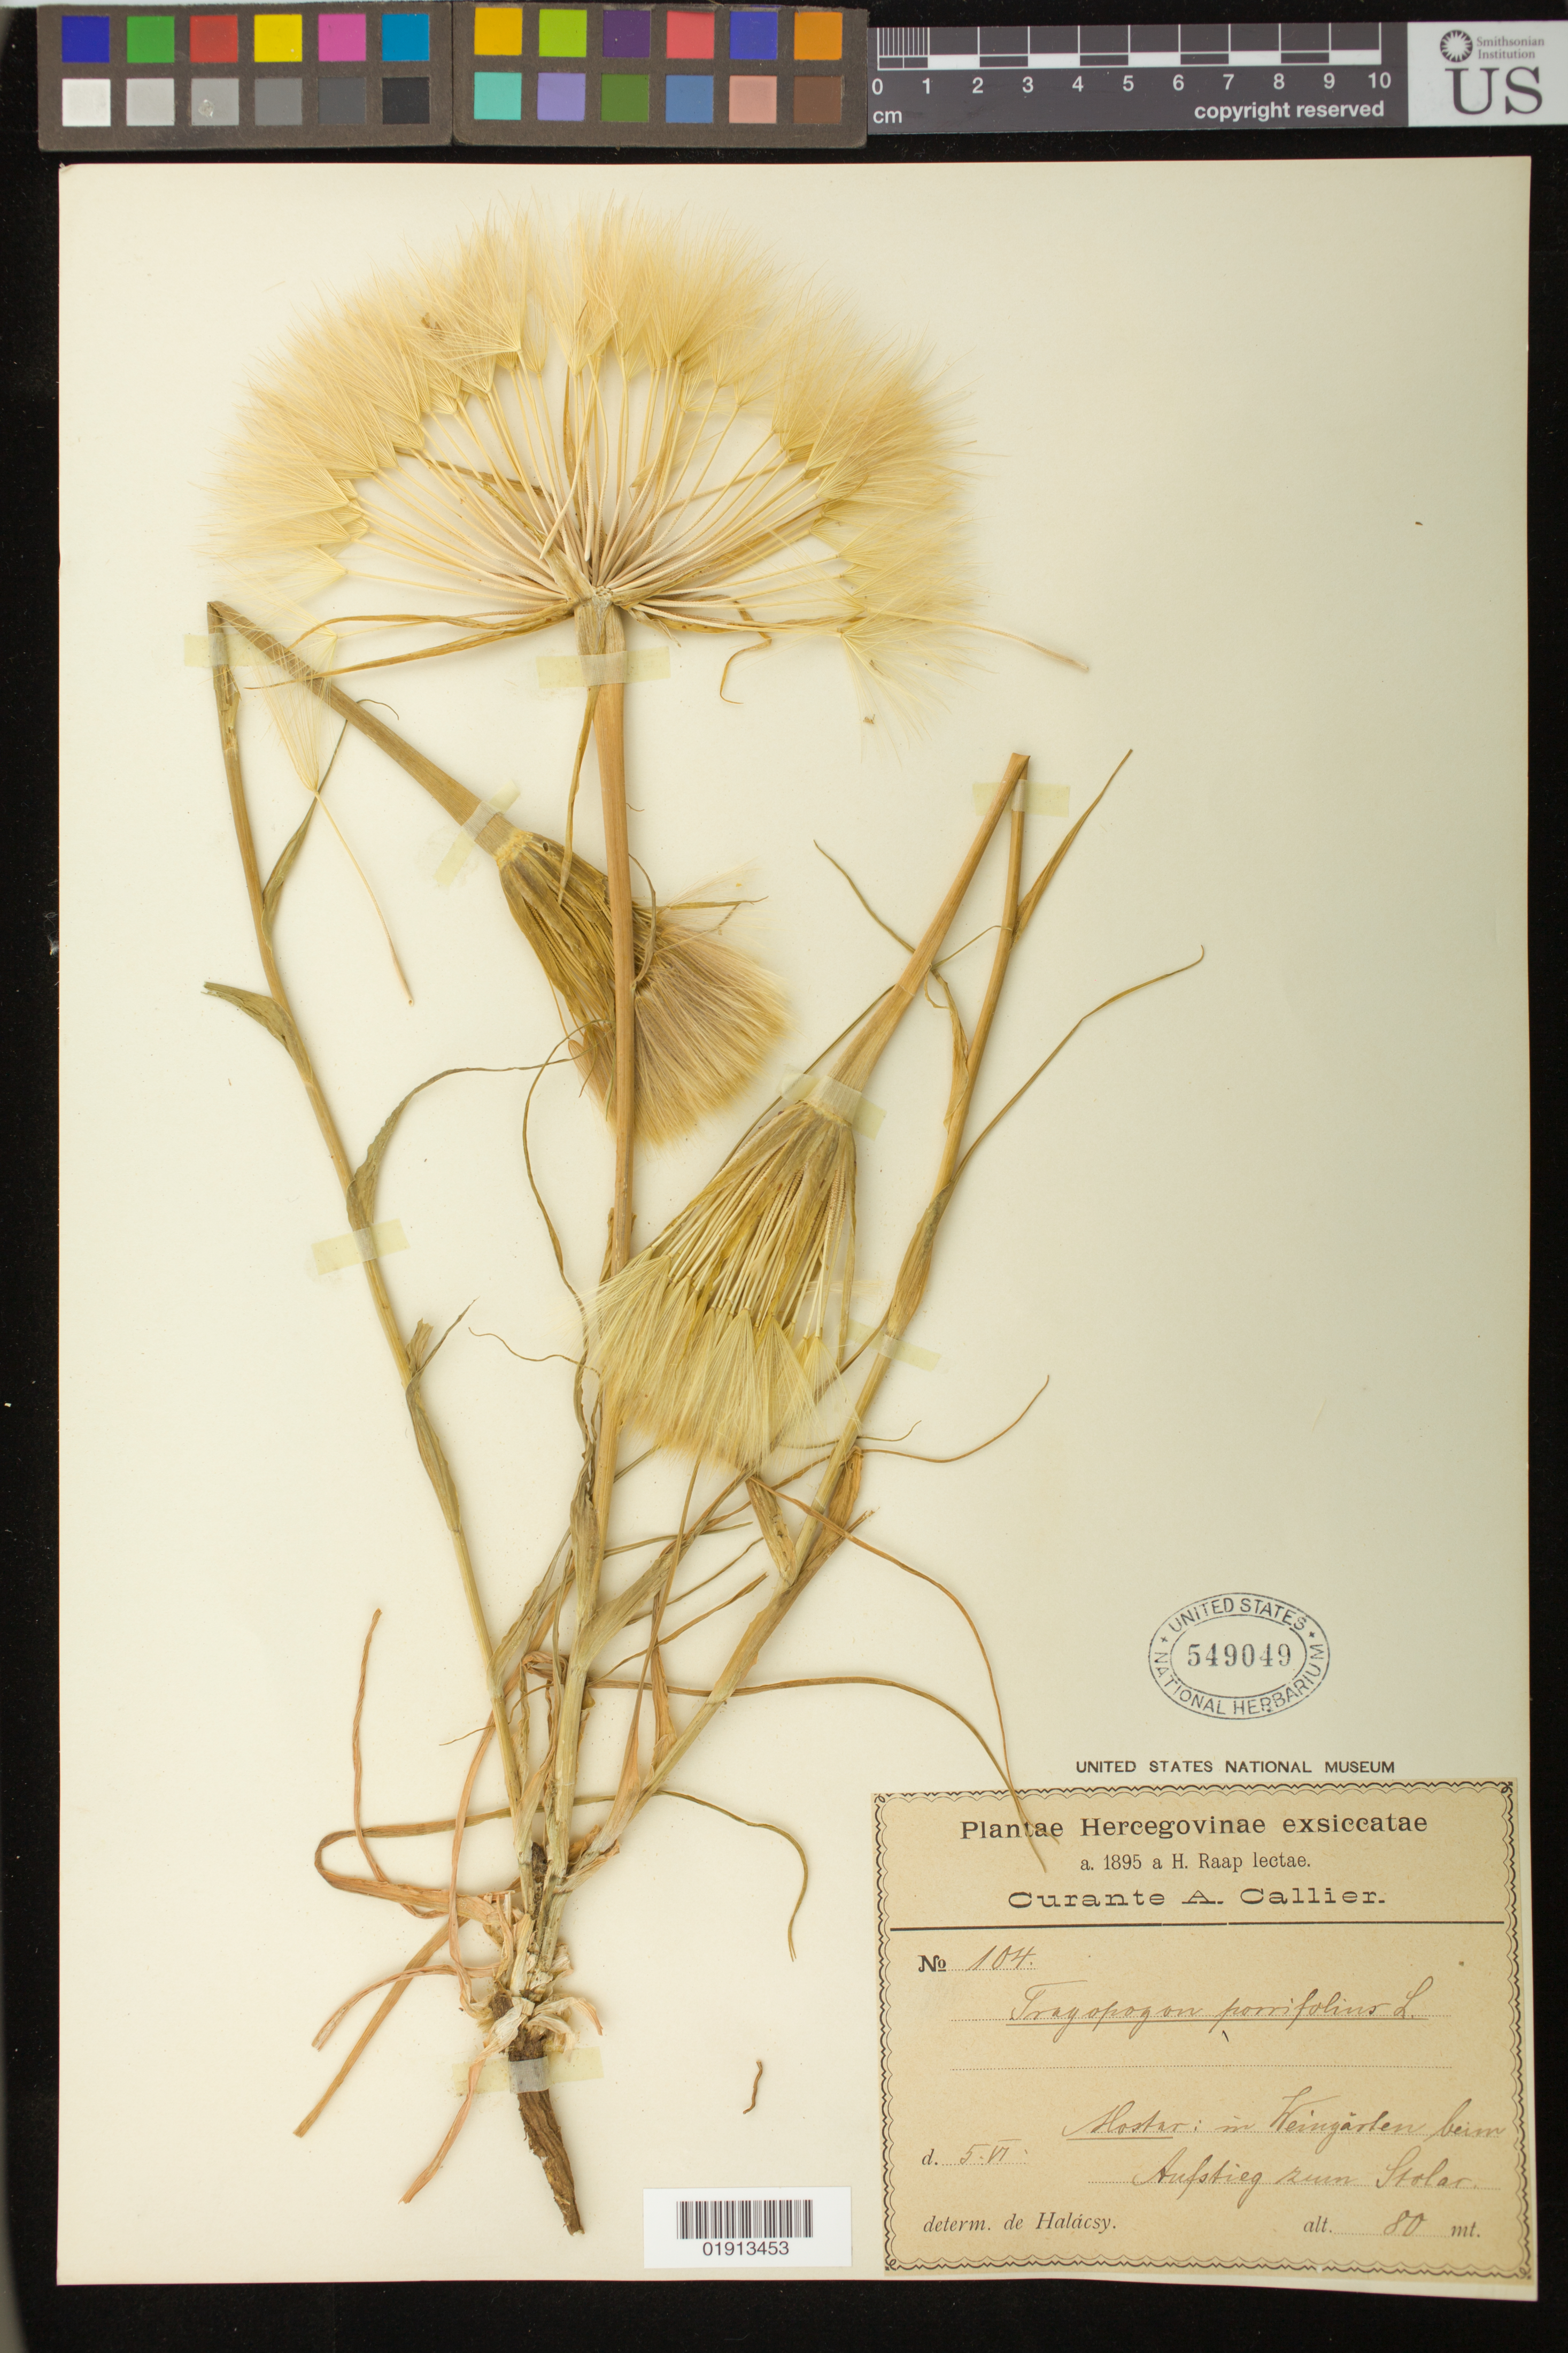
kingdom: Plantae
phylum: Tracheophyta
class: Magnoliopsida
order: Asterales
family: Asteraceae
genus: Tragopogon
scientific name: Tragopogon porrifolius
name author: L.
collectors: H. Raap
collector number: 104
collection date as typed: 5 VI 1895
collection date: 1895-06-05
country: Bosnia and Herzegovina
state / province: Federation of B&H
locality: Mostar: in Weingarten beim Ausstieg sum Stolac [interpreted]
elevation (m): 80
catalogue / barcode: US 549049